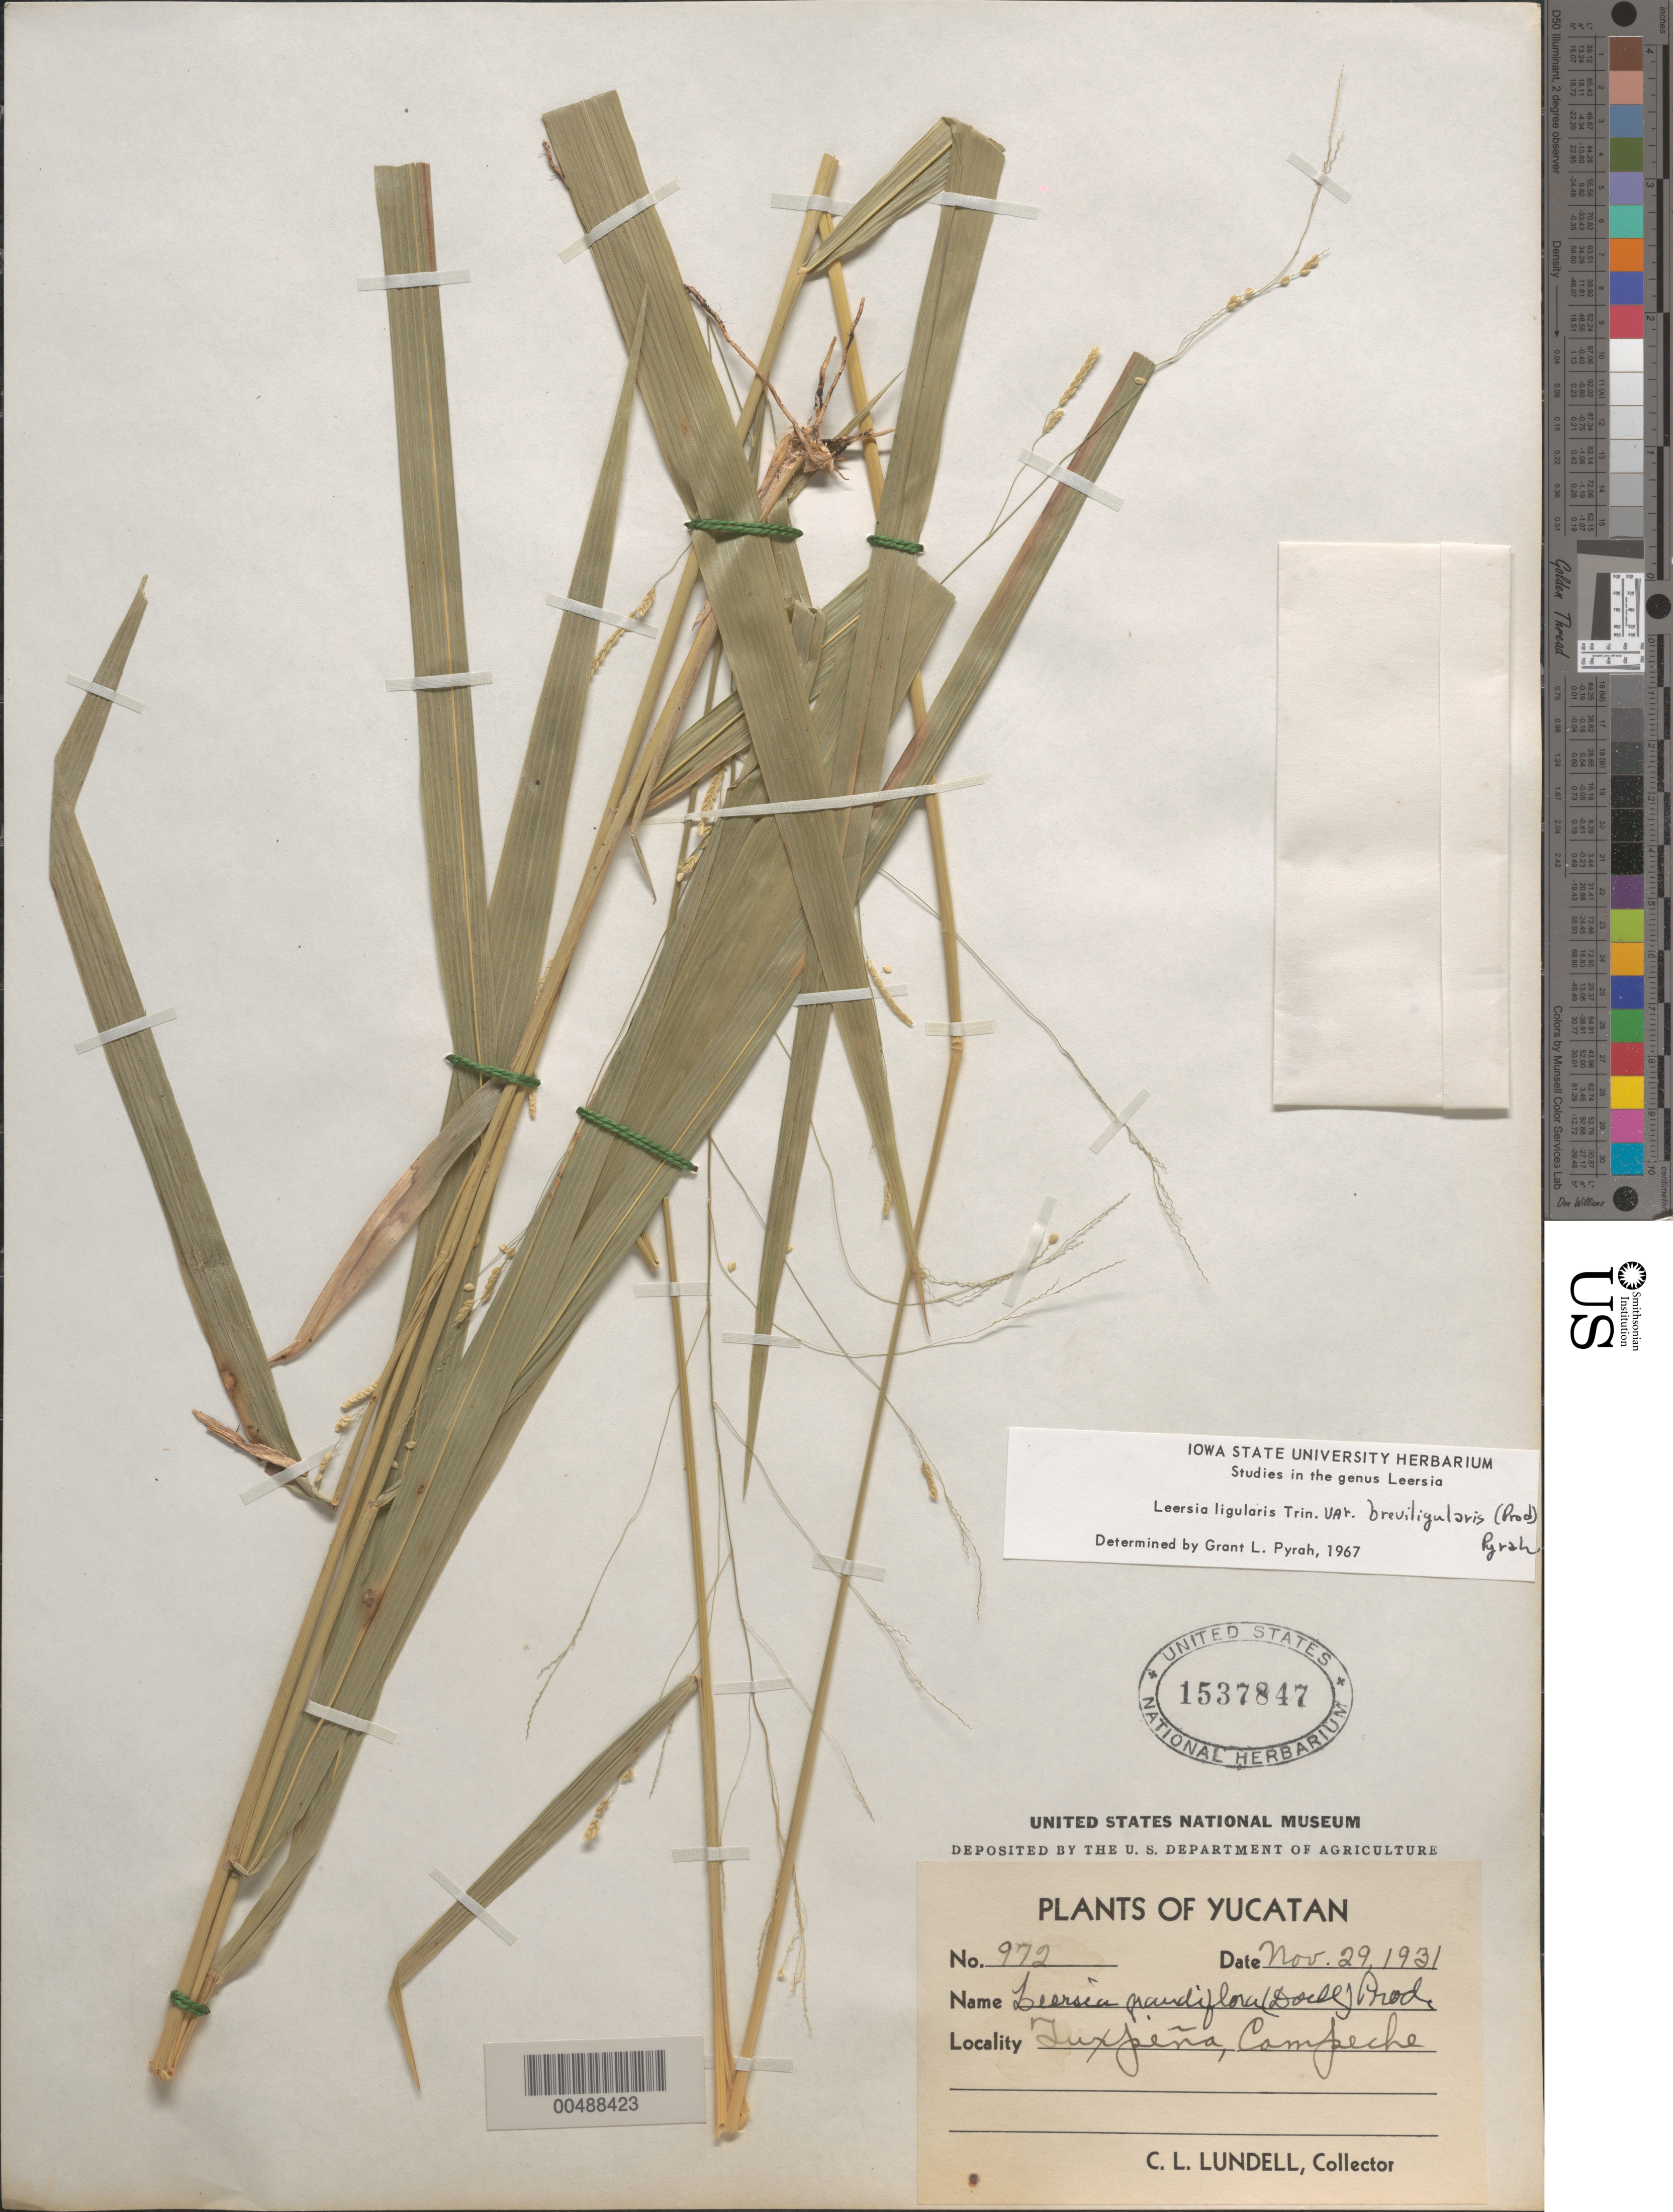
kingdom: Plantae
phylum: Tracheophyta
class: Liliopsida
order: Poales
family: Poaceae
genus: Leersia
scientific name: Leersia ligularis var. breviligularis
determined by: Pyrah, G. L.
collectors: C. L. Lundell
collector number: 972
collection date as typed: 29 Nov 1931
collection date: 1931-11-29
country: Mexico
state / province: Chiapas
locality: Tuxpe¤a, Yucatan (Peninsula)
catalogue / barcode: US 1537847